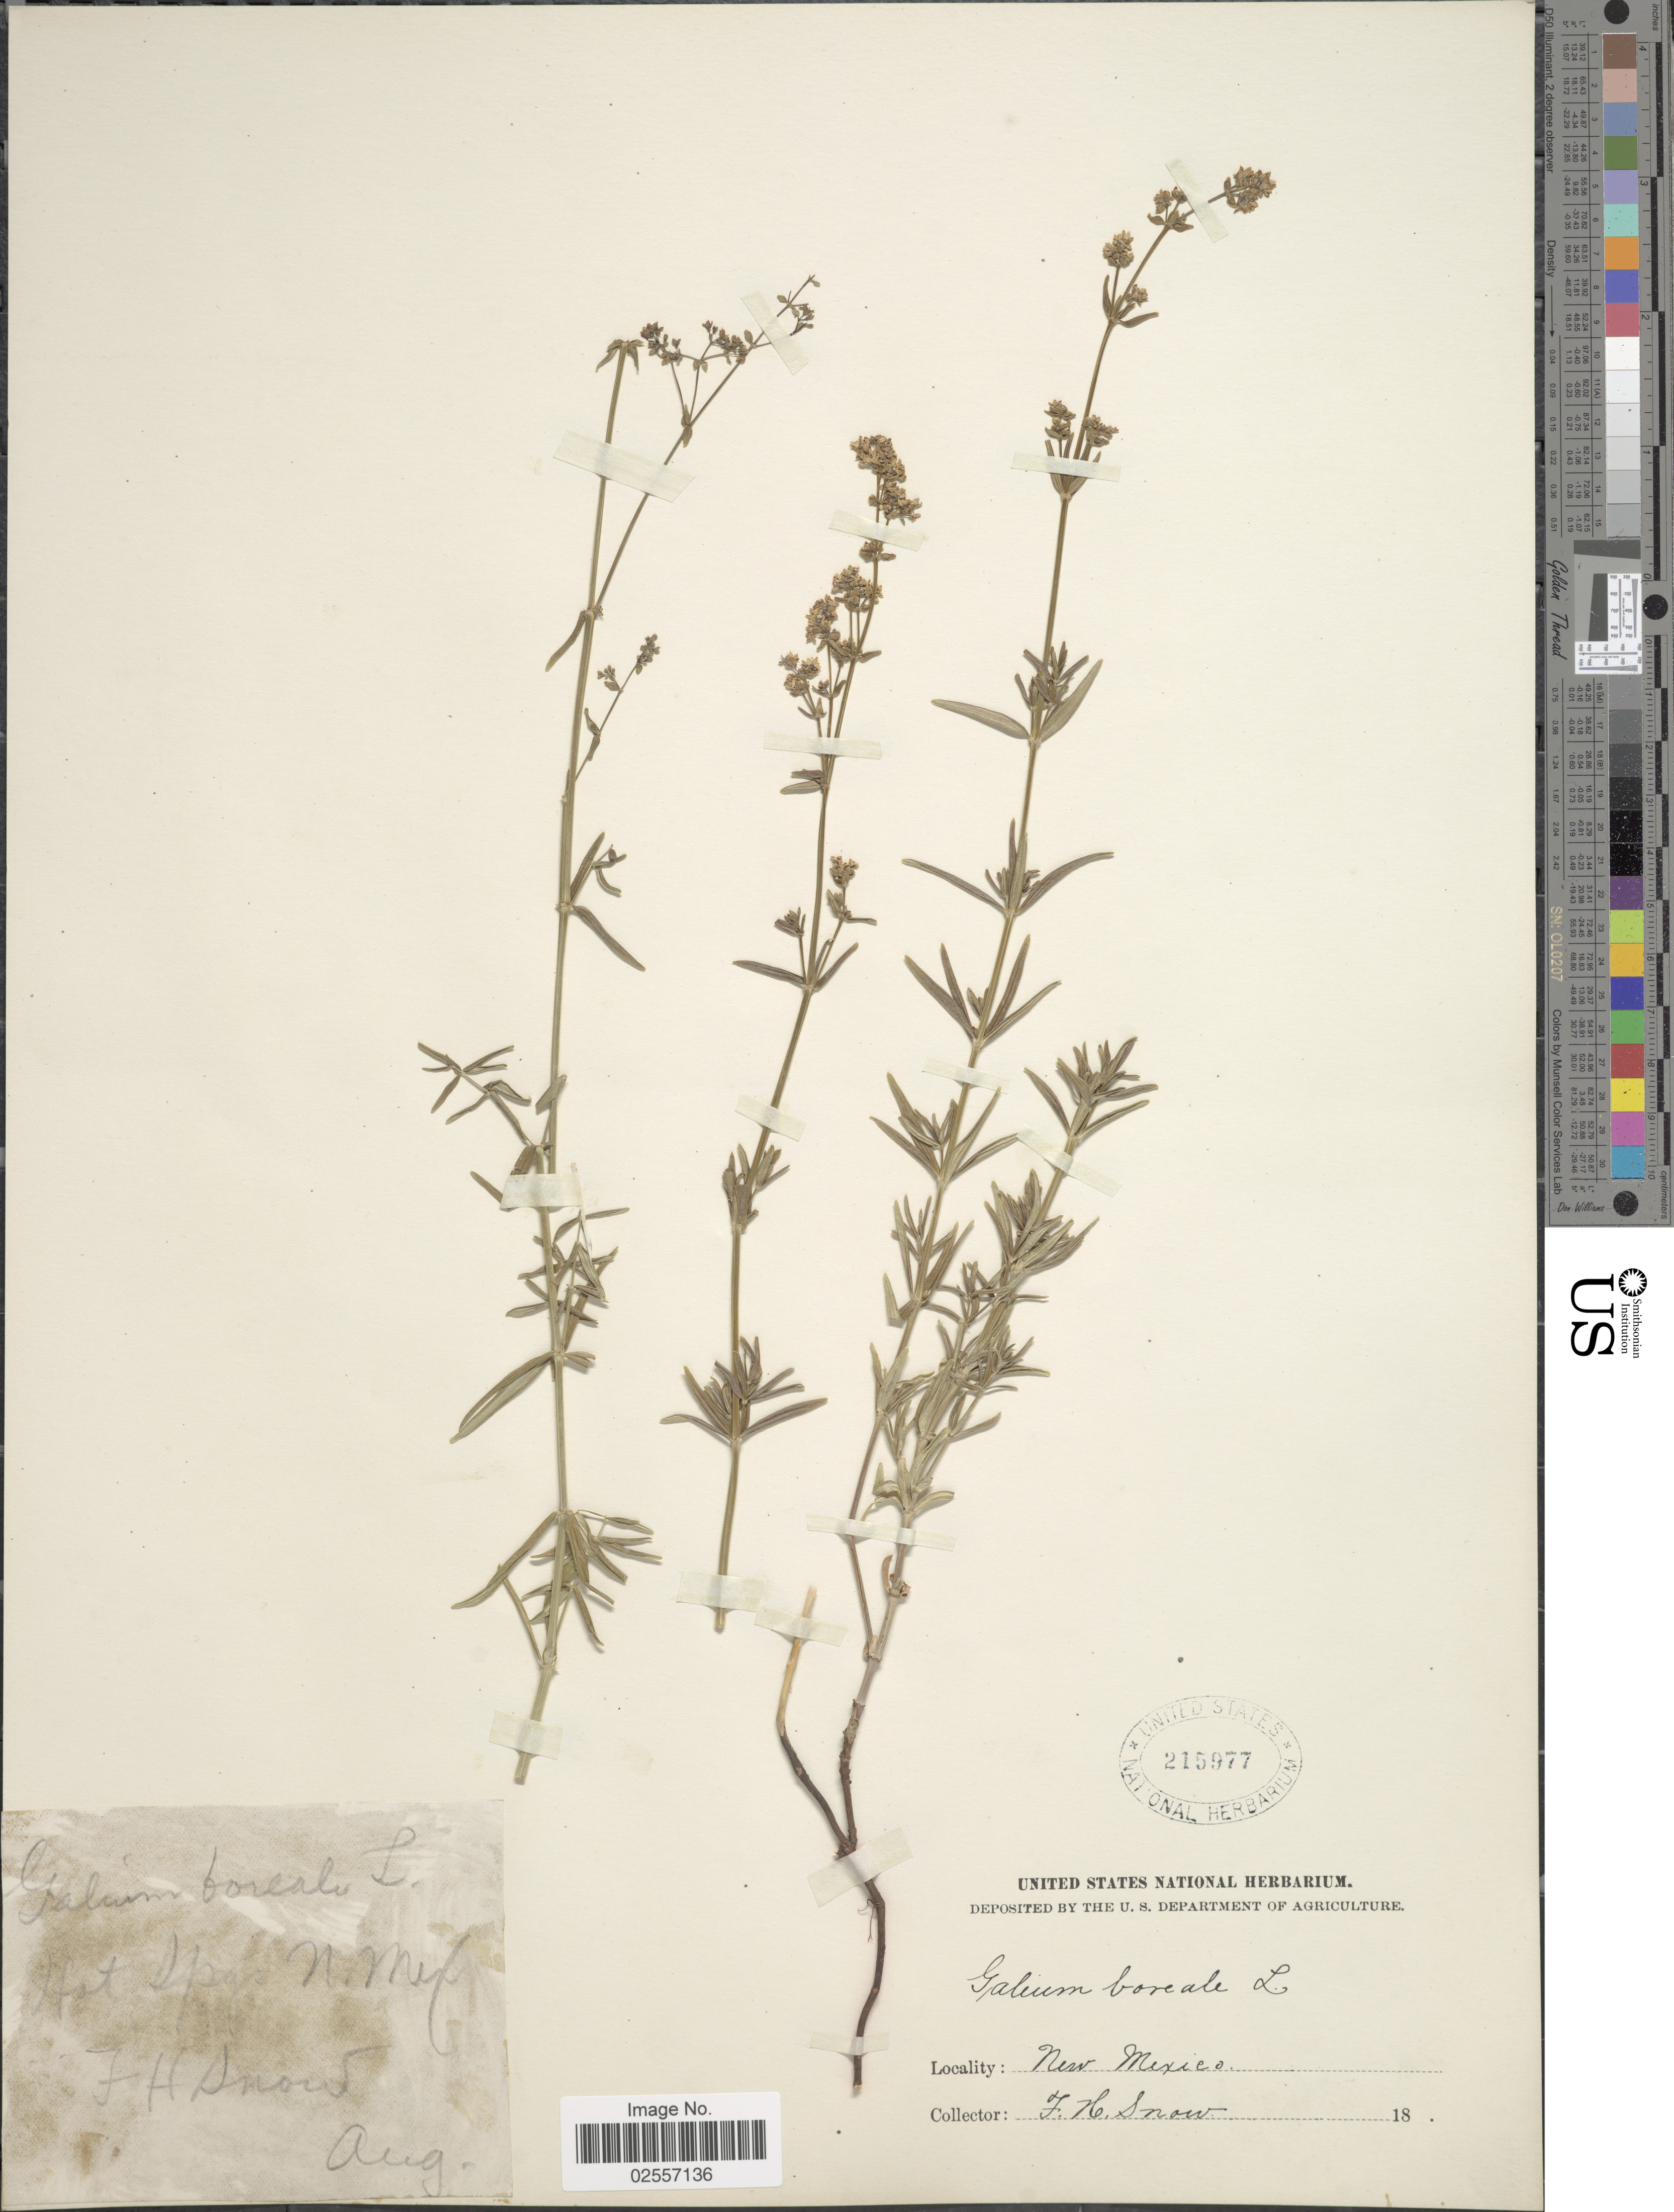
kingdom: Plantae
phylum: Tracheophyta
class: Magnoliopsida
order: Gentianales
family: Rubiaceae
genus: Galium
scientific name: Galium boreale L.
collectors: F. H. Snow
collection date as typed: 18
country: United States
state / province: New Mexico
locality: Hot Spgs.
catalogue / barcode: US 215977